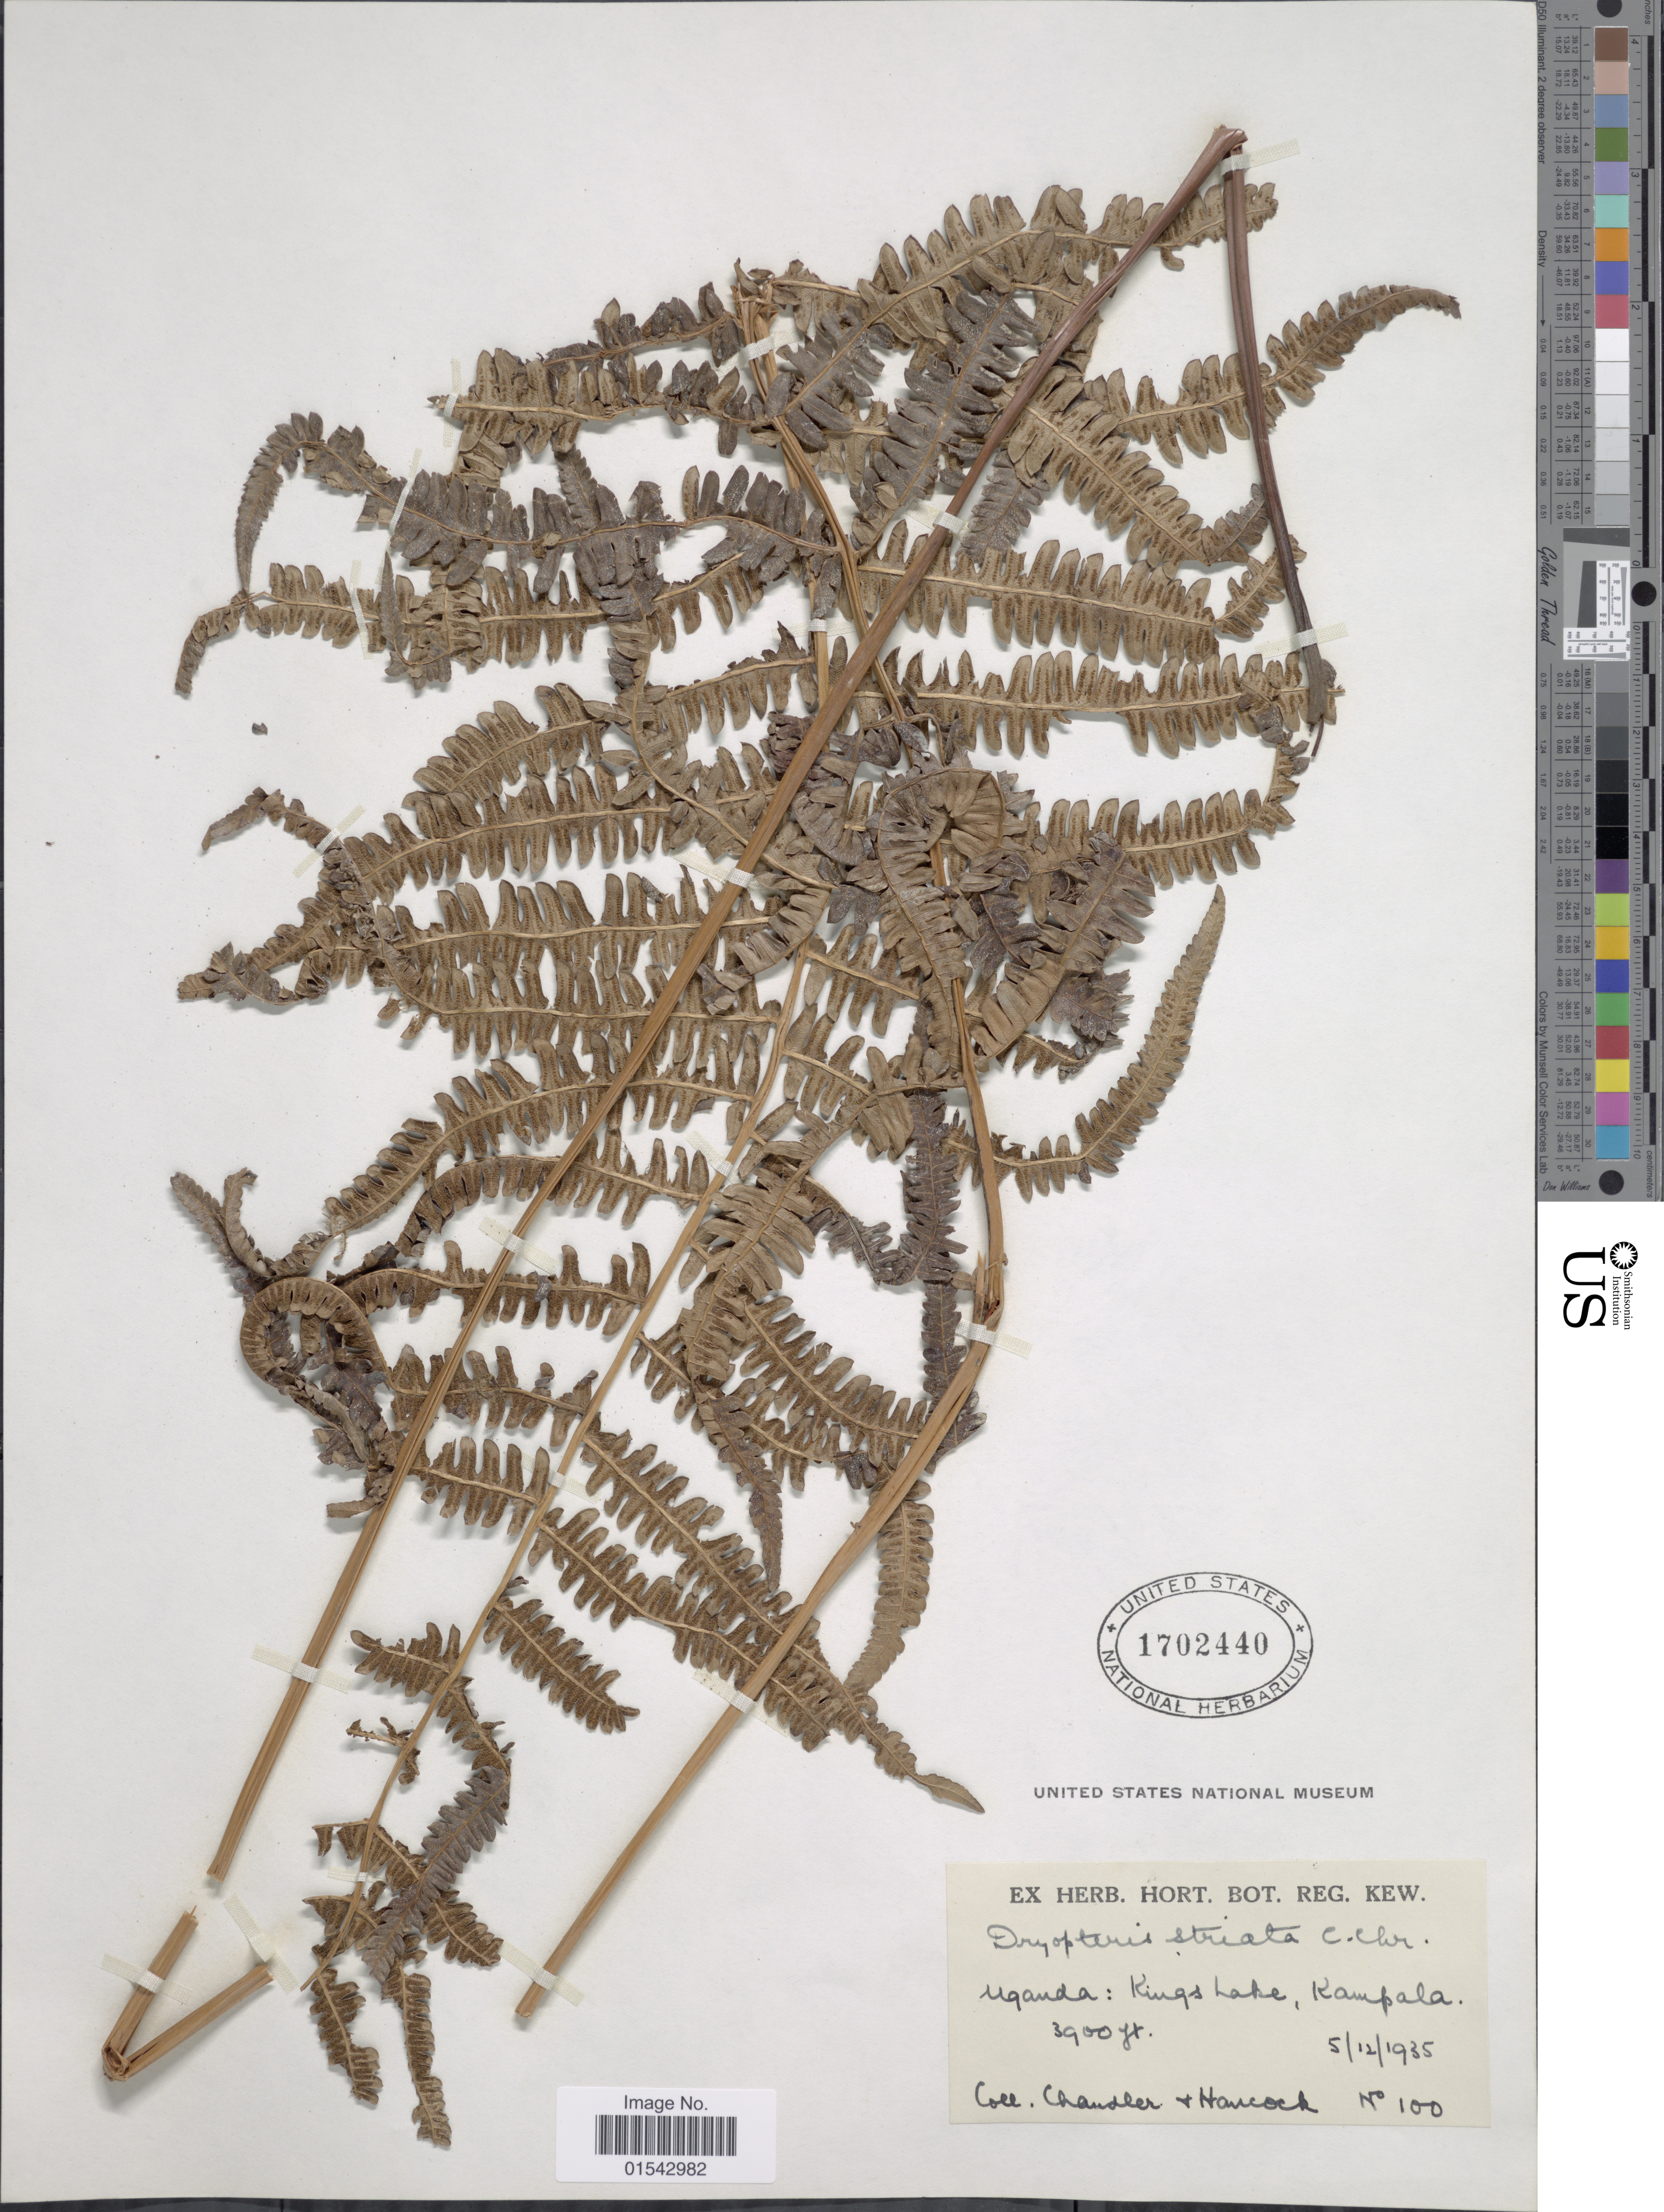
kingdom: Plantae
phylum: Tracheophyta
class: Polypodiopsida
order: Polypodiales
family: Thelypteridaceae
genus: Cyclosorus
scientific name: Cyclosorus interruptus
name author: (Willd.) H. Itô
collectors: Chandler & Hancock, --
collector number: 100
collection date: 1935-05-12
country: Uganda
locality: Uganda: Kings Lake, Rampala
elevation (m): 1189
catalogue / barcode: US 1702440